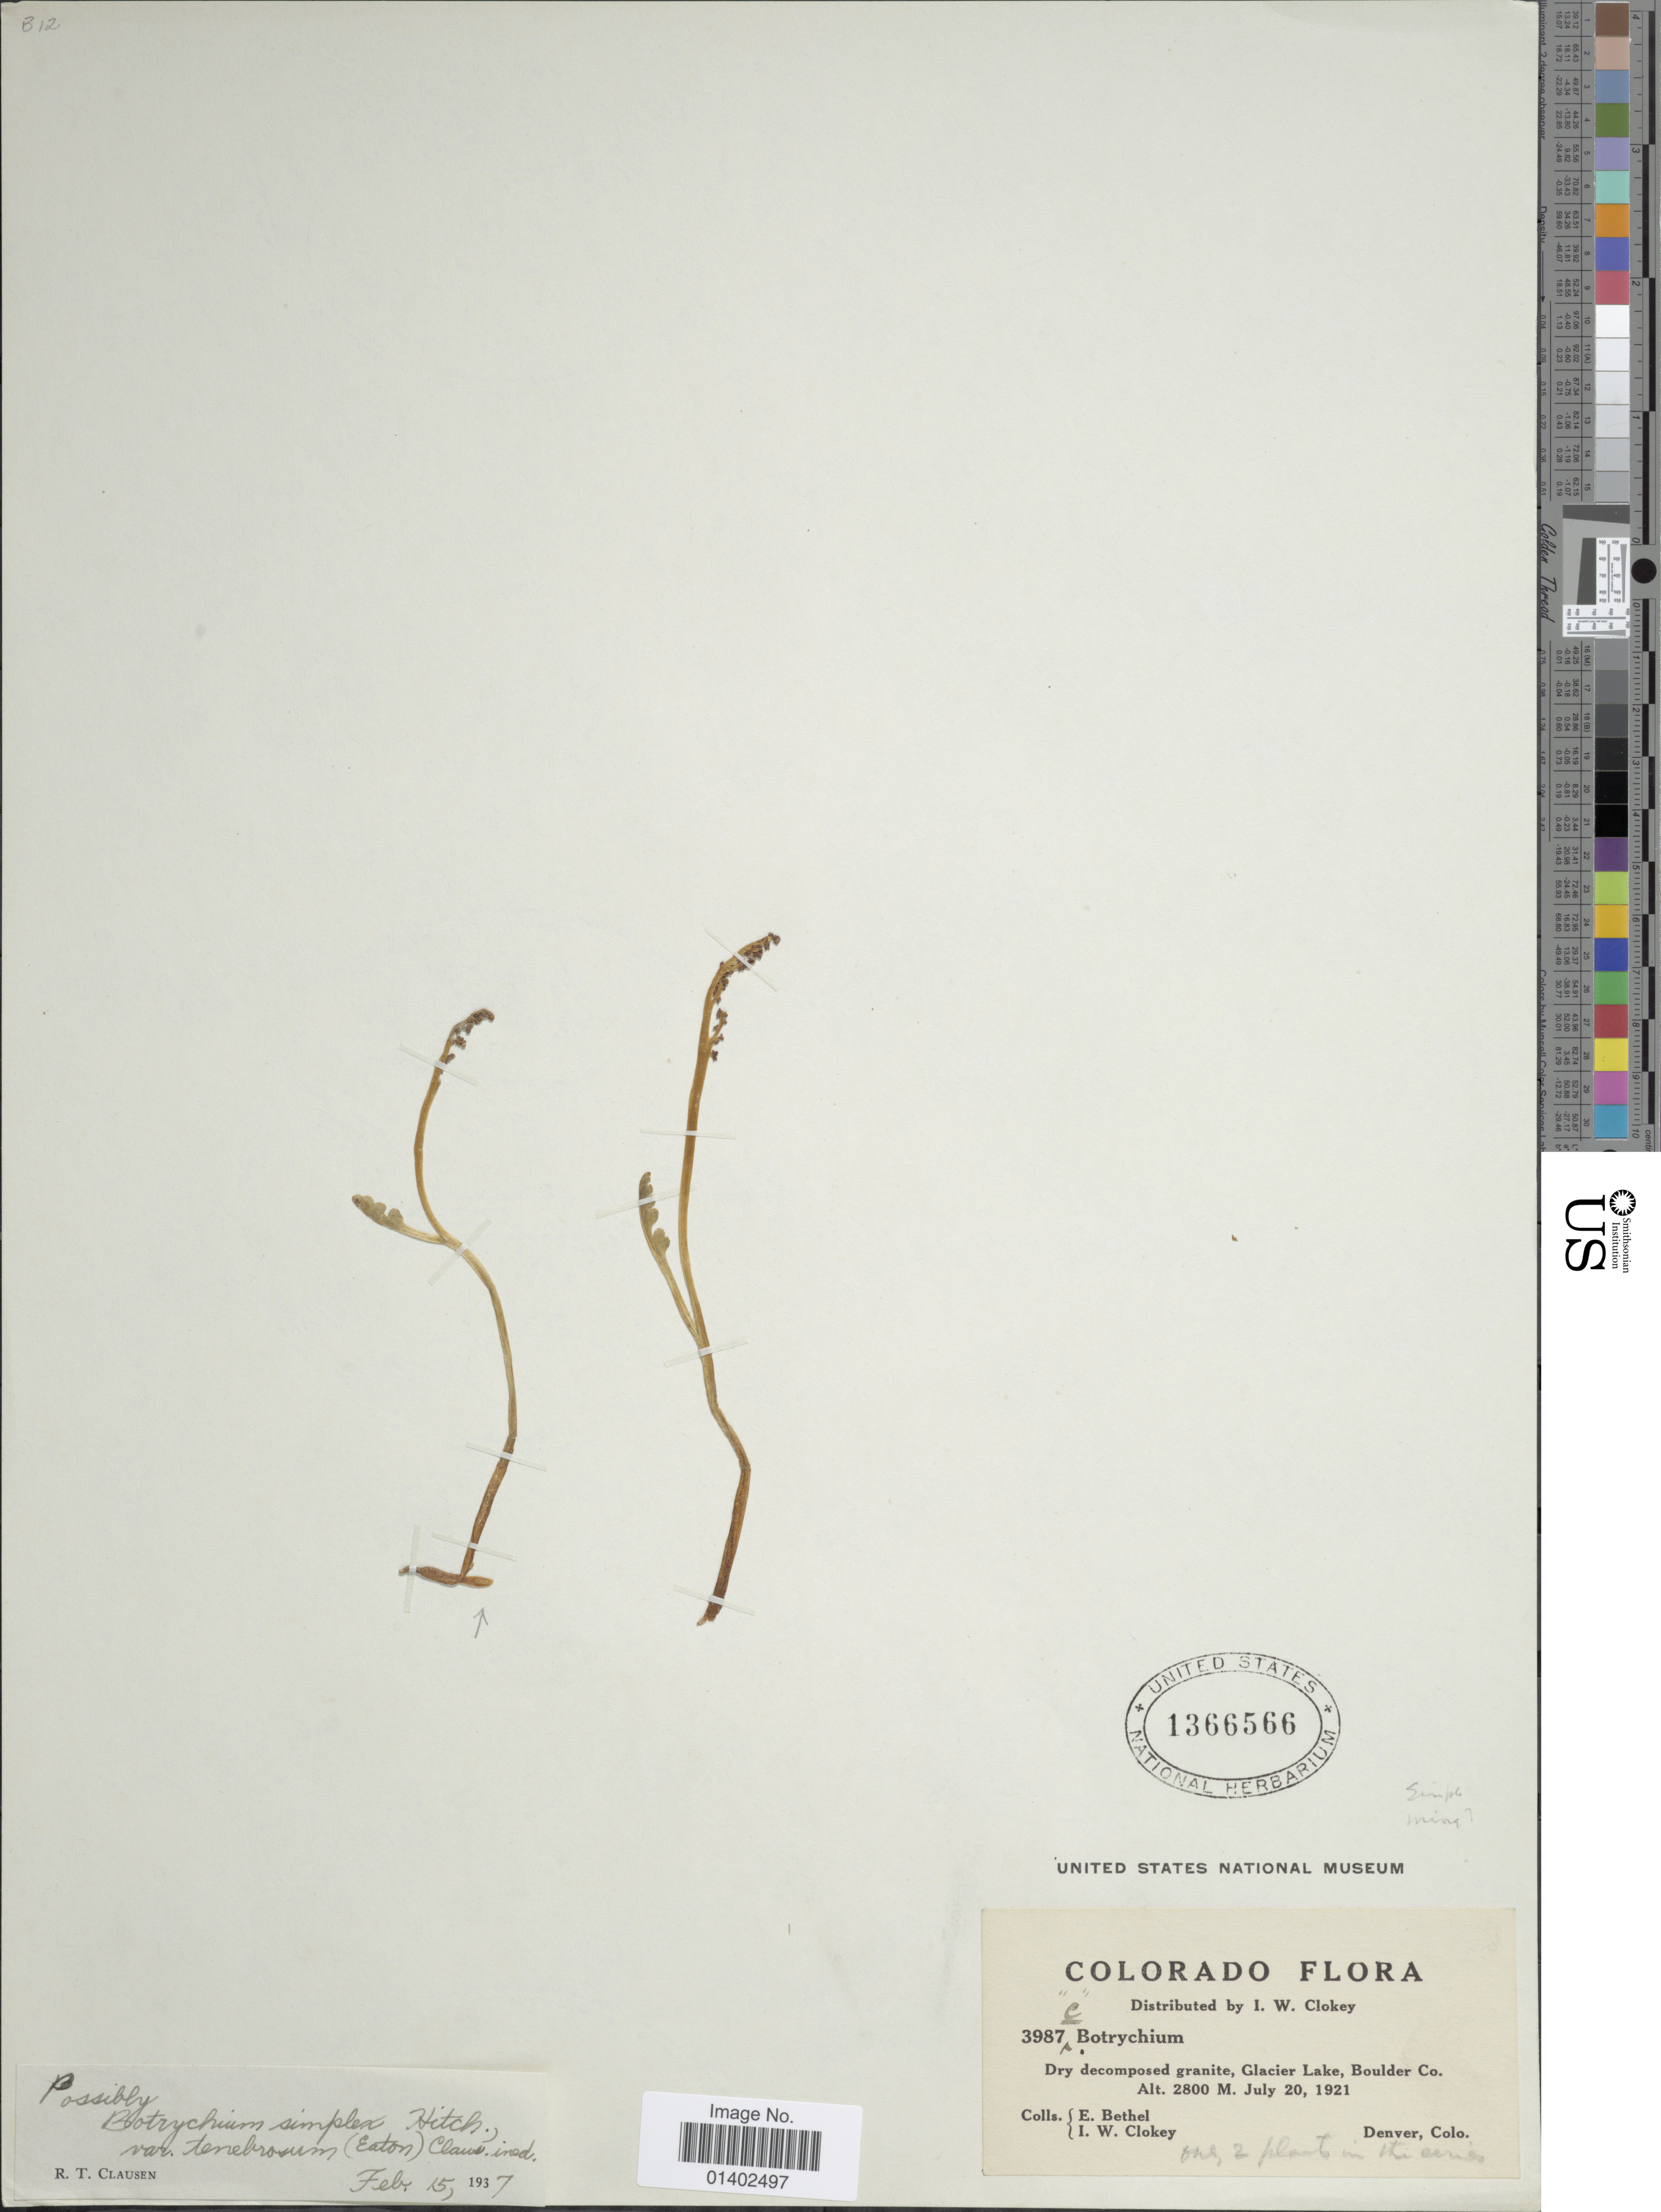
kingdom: Plantae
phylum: Tracheophyta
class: Polypodiopsida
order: Ophioglossales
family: Ophioglossaceae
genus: Botrychium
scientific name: Botrychium simplex var. tenebrosum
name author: (A.A. Eaton) R.T. Clausen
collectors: E. Bethel & I. W. Clokey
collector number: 3987c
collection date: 1921-07-20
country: United States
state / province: Colorado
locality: Glacier Lake, Boulder Co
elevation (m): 2800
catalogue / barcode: US 1366566